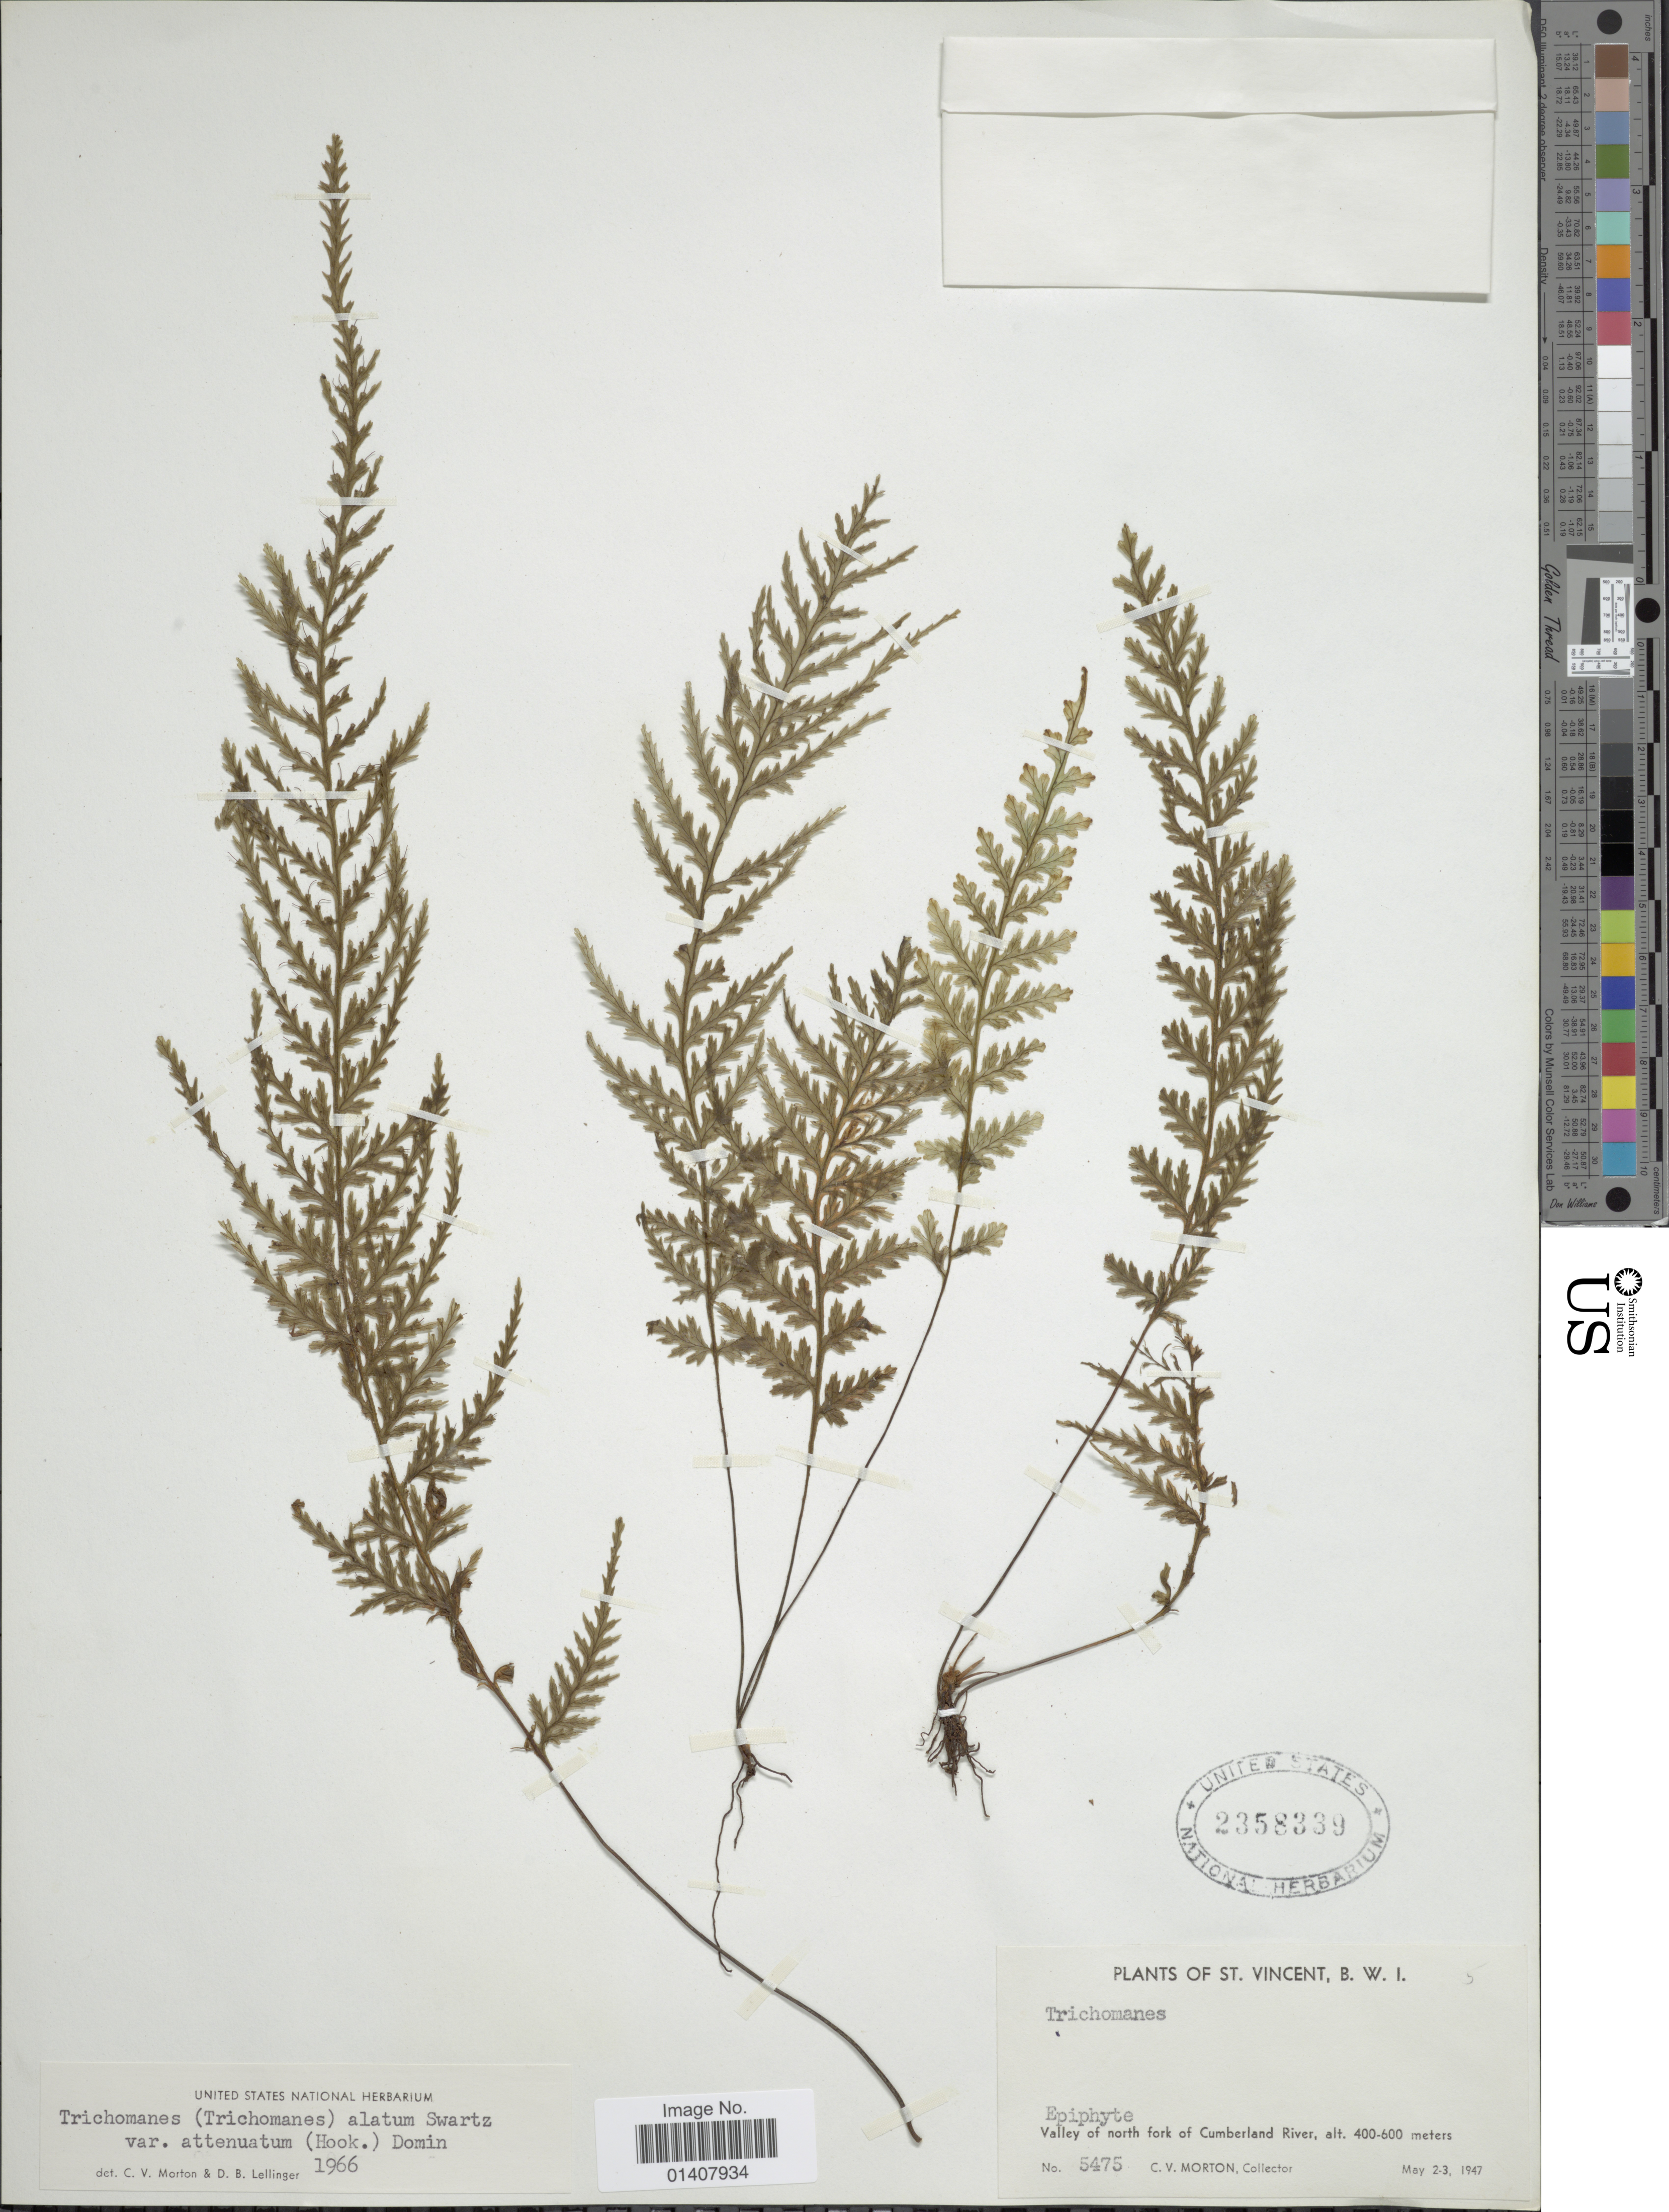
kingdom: Plantae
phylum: Tracheophyta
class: Polypodiopsida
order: Hymenophyllales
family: Hymenophyllaceae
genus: Trichomanes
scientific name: Trichomanes alatum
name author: Sw.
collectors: C. V. Morton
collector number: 5475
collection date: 1947-05-02/1947-05-03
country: St. Vincent - Grenadines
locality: St. Vincent, B.W.I., Valley of north fork of Cumberland River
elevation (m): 400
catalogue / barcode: US 2358339